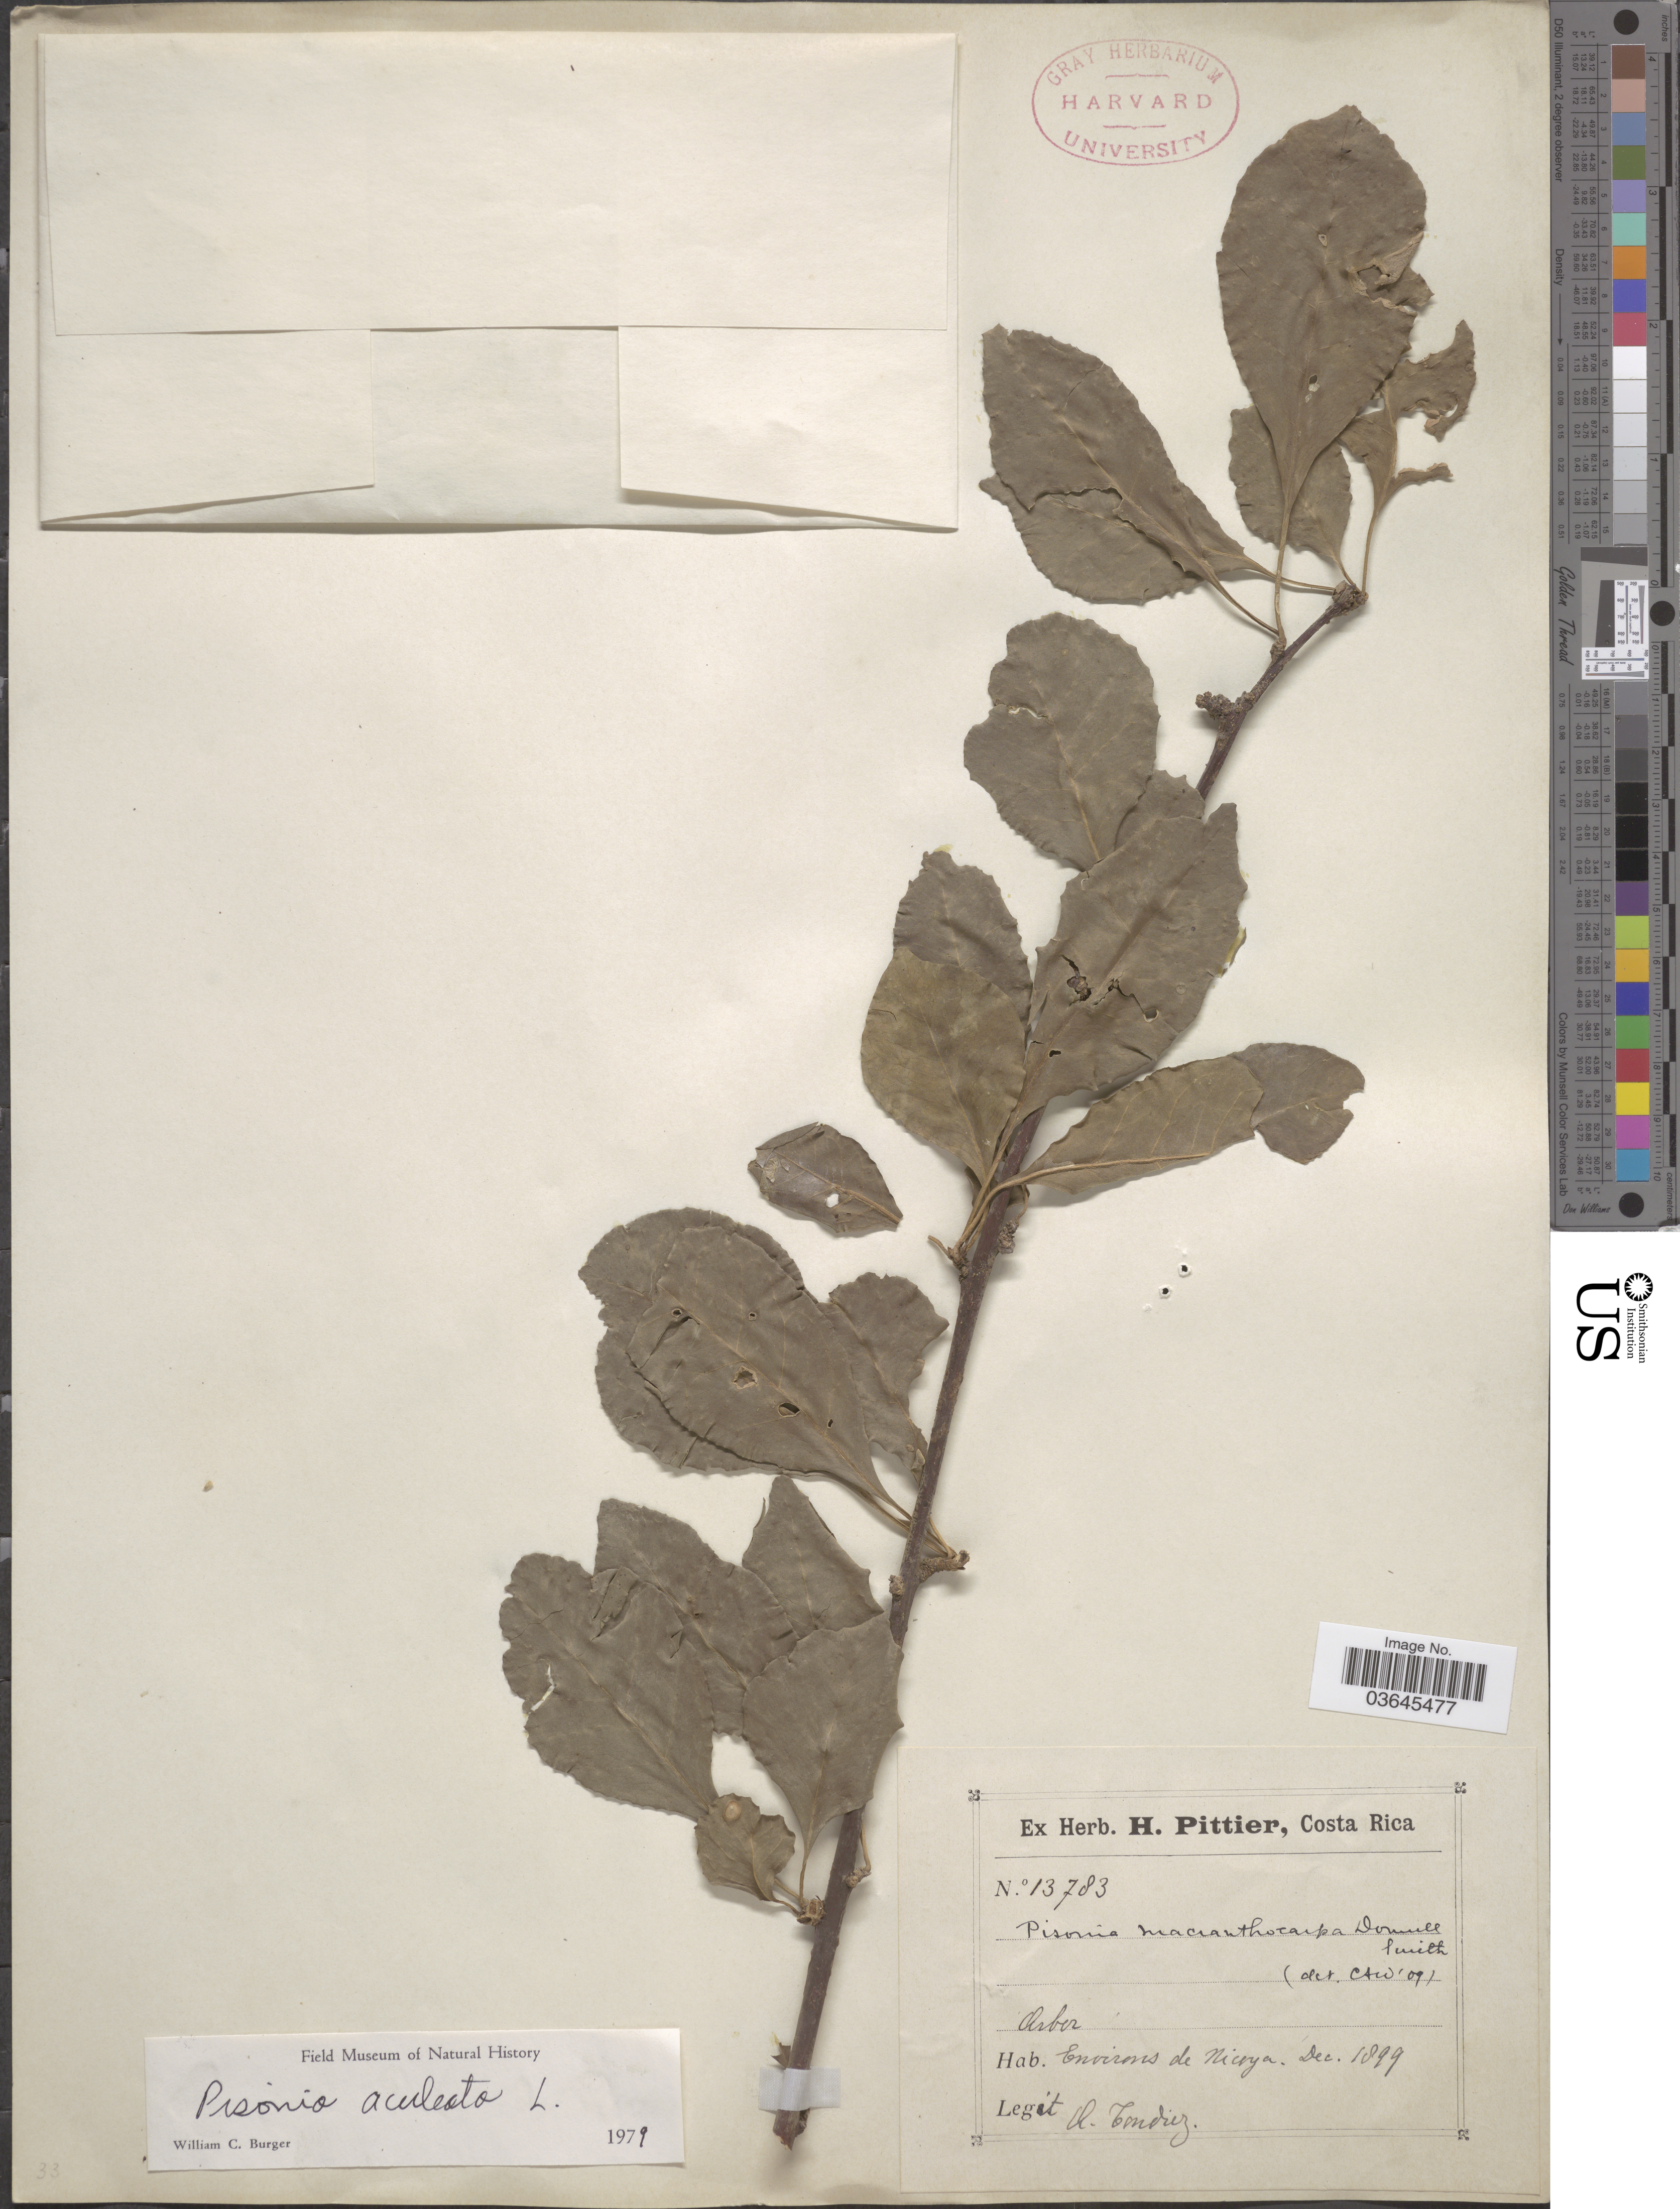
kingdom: Plantae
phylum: Tracheophyta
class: Magnoliopsida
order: Caryophyllales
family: Nyctaginaceae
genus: Pisonia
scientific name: Pisonia aculeata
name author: L.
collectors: A. Tonduz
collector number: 13783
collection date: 1899-12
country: Costa Rica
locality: Arber [Arbre]. Environs de Nicoya.